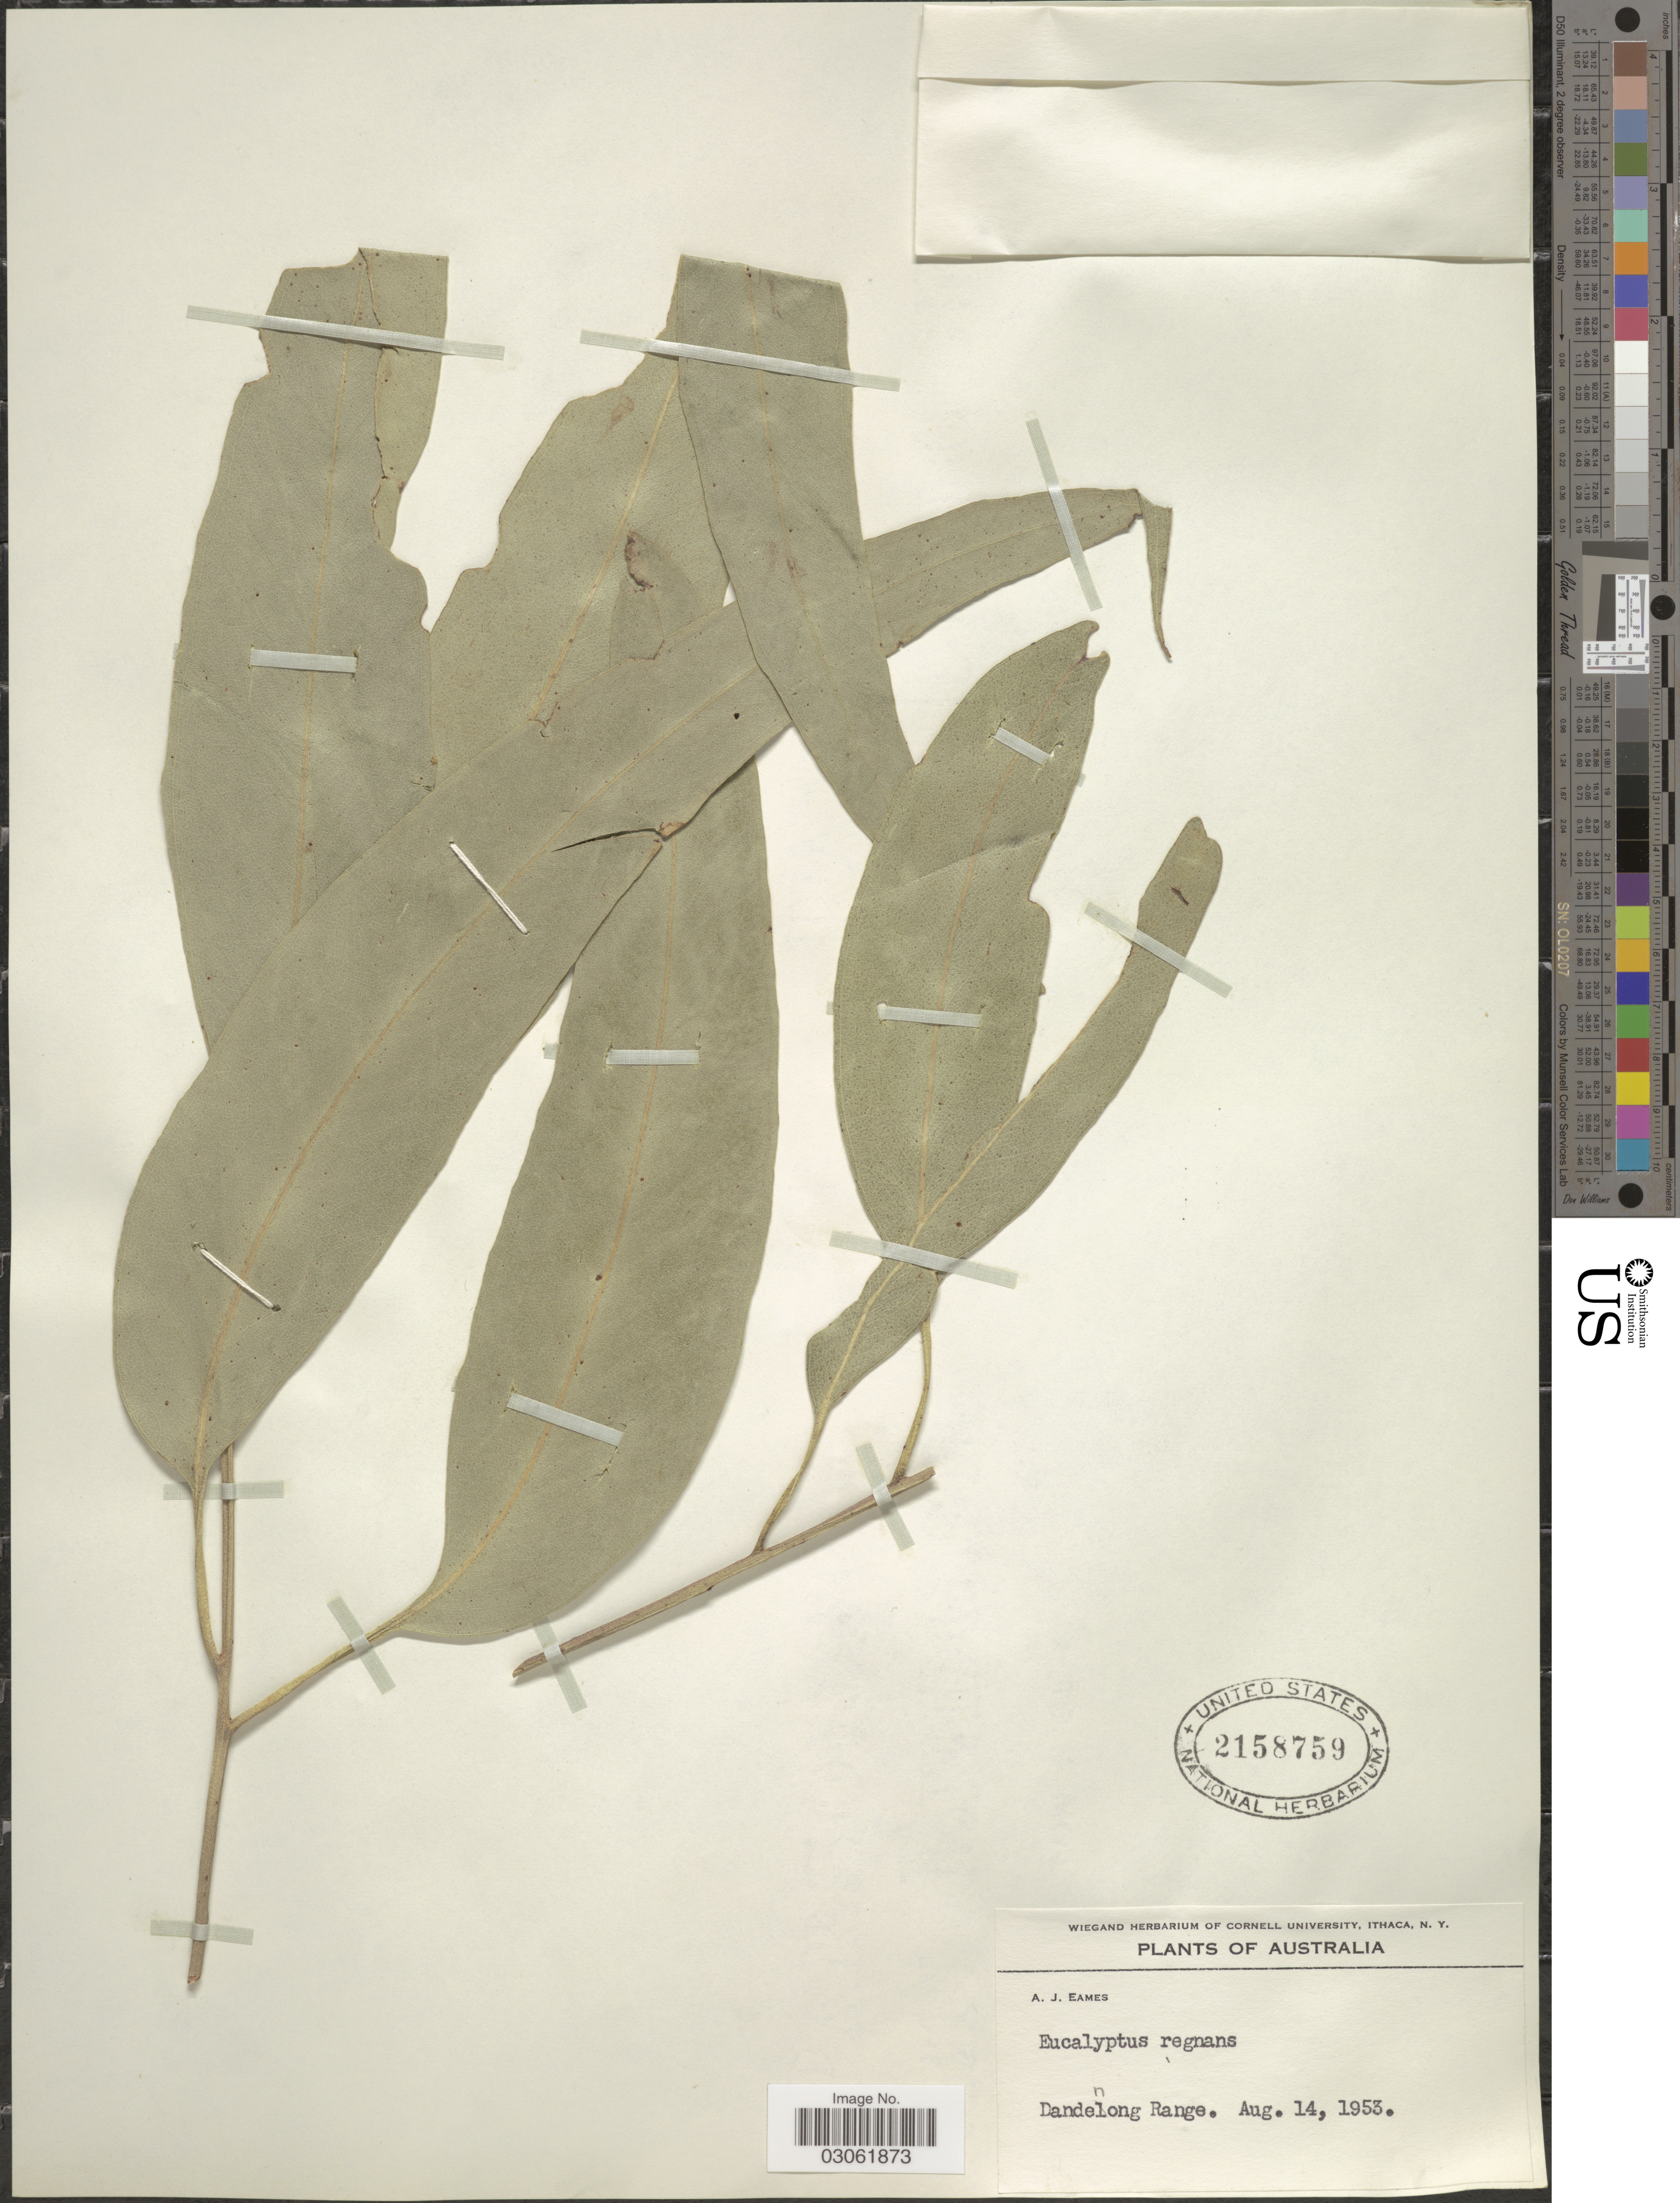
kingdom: Plantae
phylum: Tracheophyta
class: Magnoliopsida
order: Myrtales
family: Myrtaceae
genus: Eucalyptus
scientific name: Eucalyptus regnans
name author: F. Muell.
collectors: A. J. Eames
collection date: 1953-08-14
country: Australia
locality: Dandenong Range.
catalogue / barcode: US 2158759